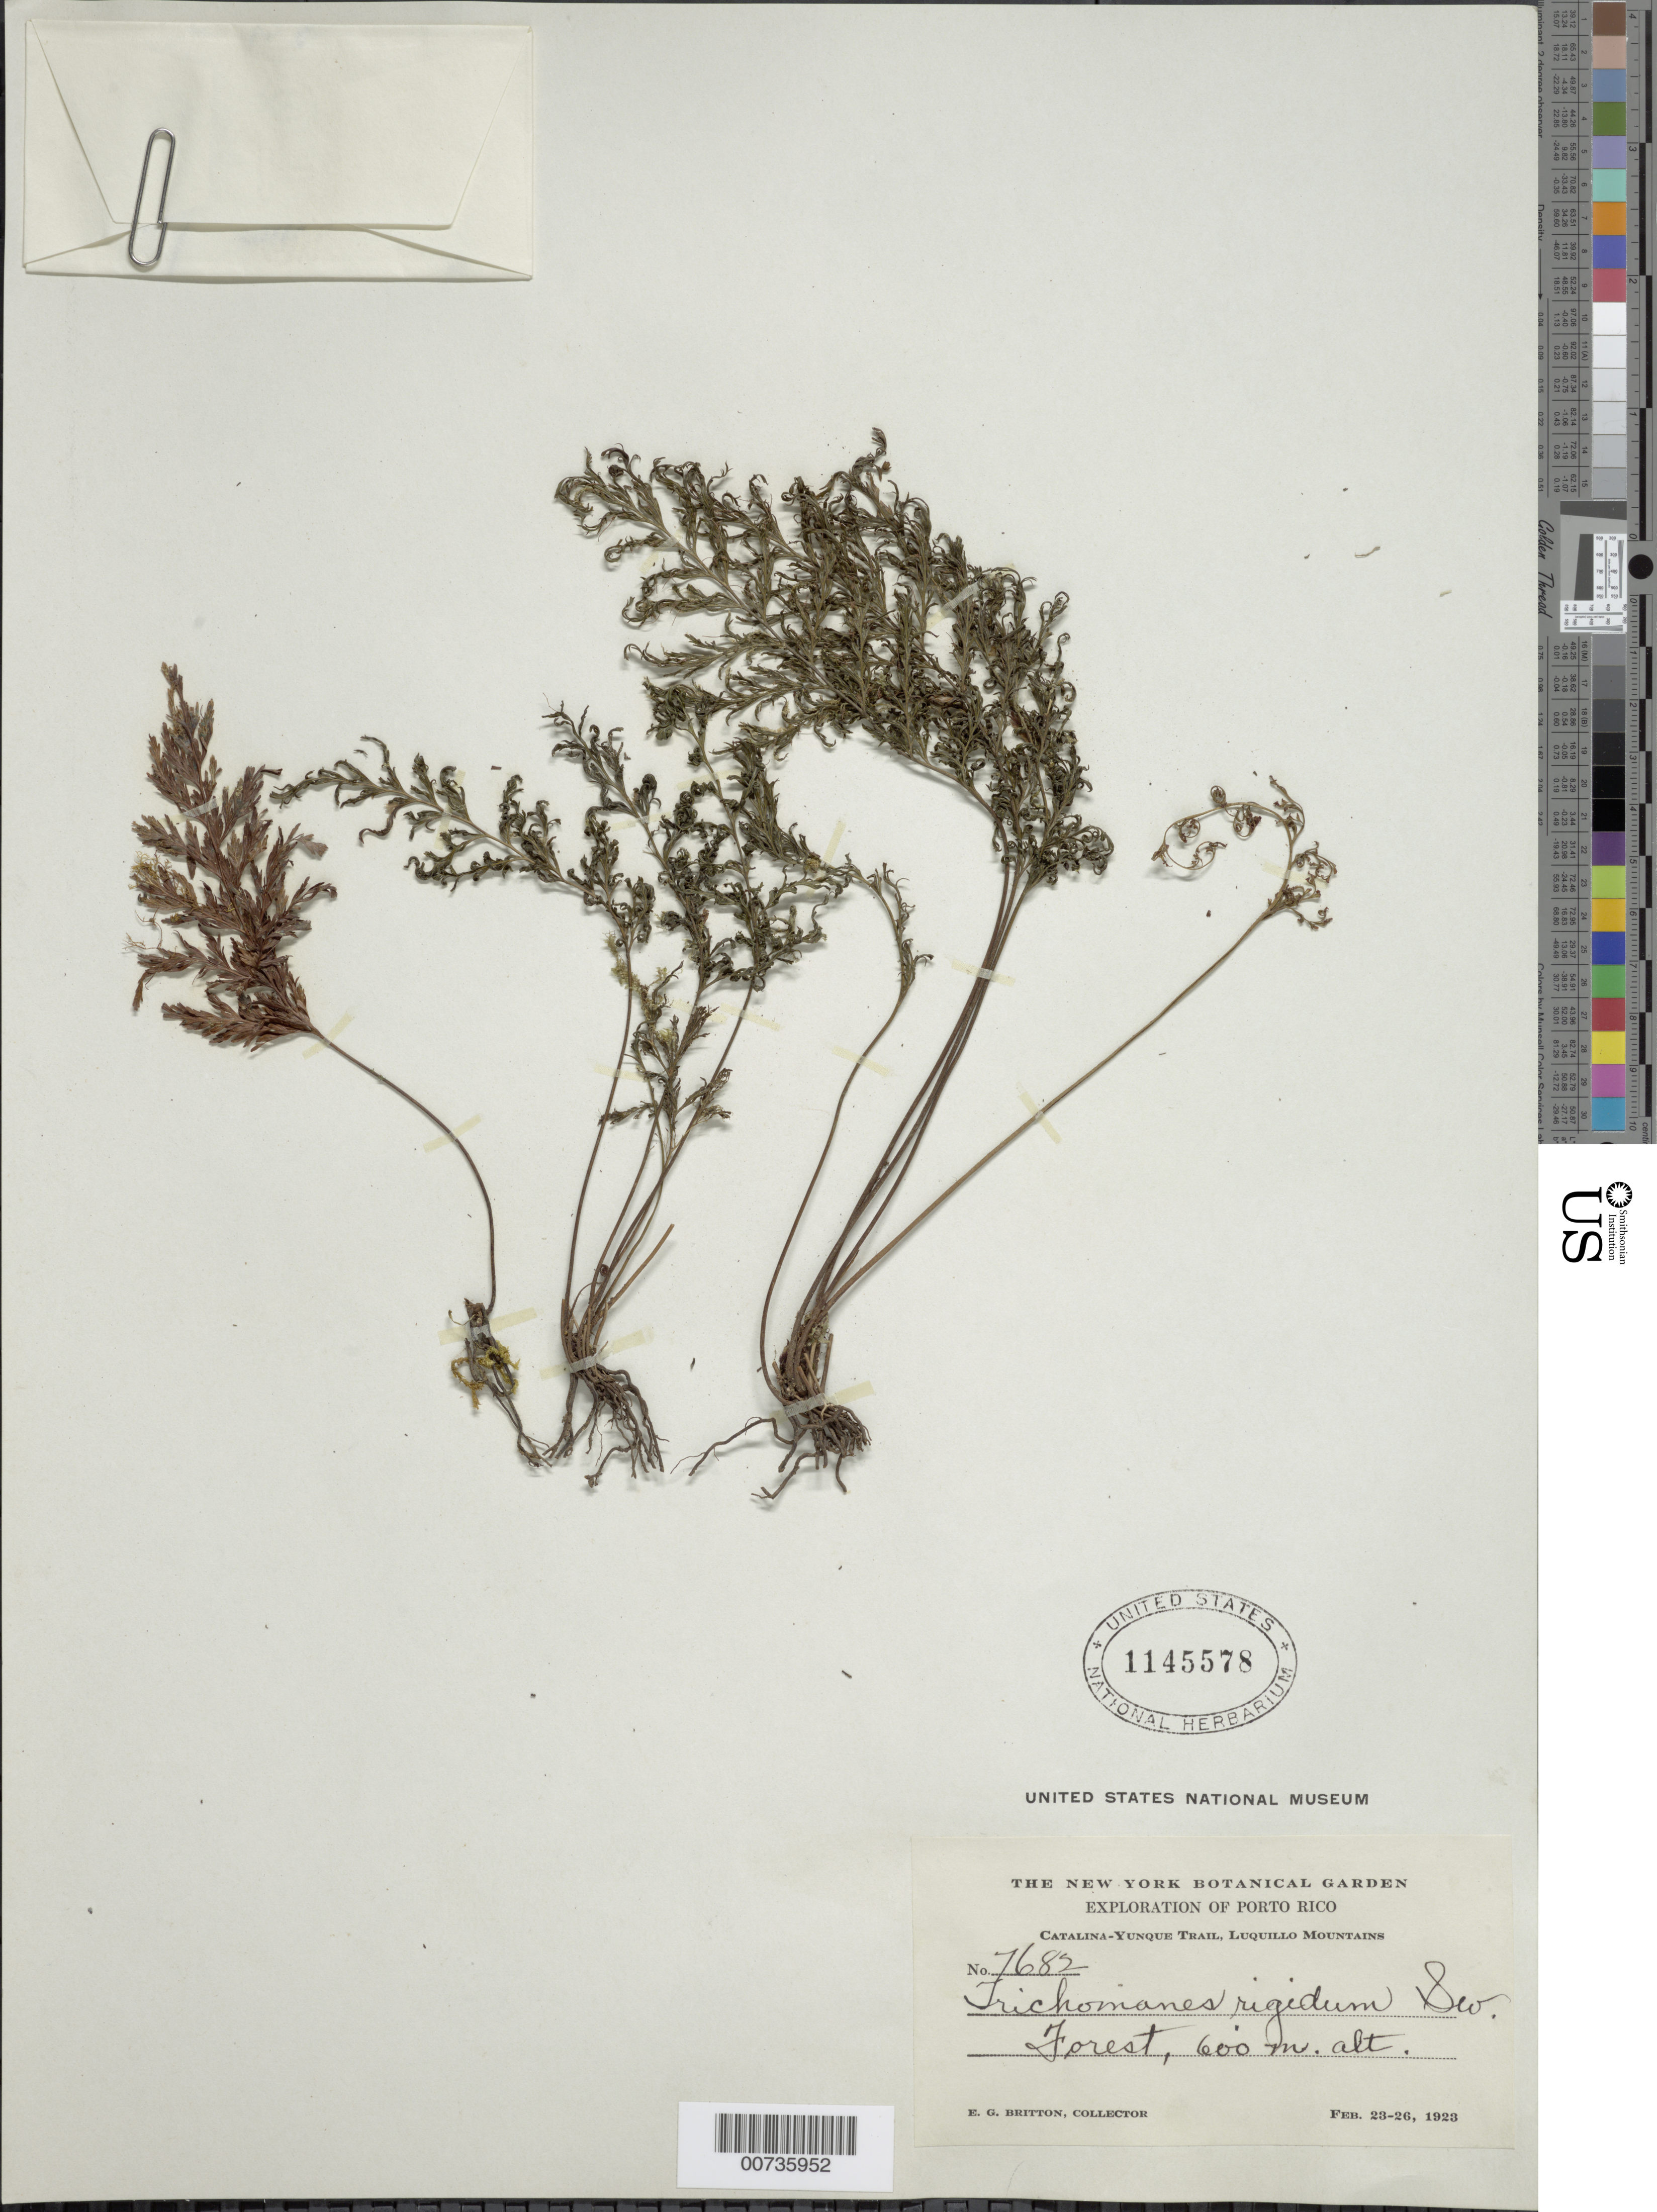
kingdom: Plantae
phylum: Tracheophyta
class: Polypodiopsida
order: Hymenophyllales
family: Hymenophyllaceae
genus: Abrodictyum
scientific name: Abrodictyum rigidum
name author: (Sw.) Ebihara & Dubuisson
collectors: E. G. Britton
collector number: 7682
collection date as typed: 23 Feb 1923 to 26 Feb 1923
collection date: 1923-02-23/1923-02-26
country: Puerto Rico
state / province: Luquillo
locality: Catalina-Yunque Trail, Luquillo Mts.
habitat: Forest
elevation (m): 600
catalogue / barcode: US 1145578